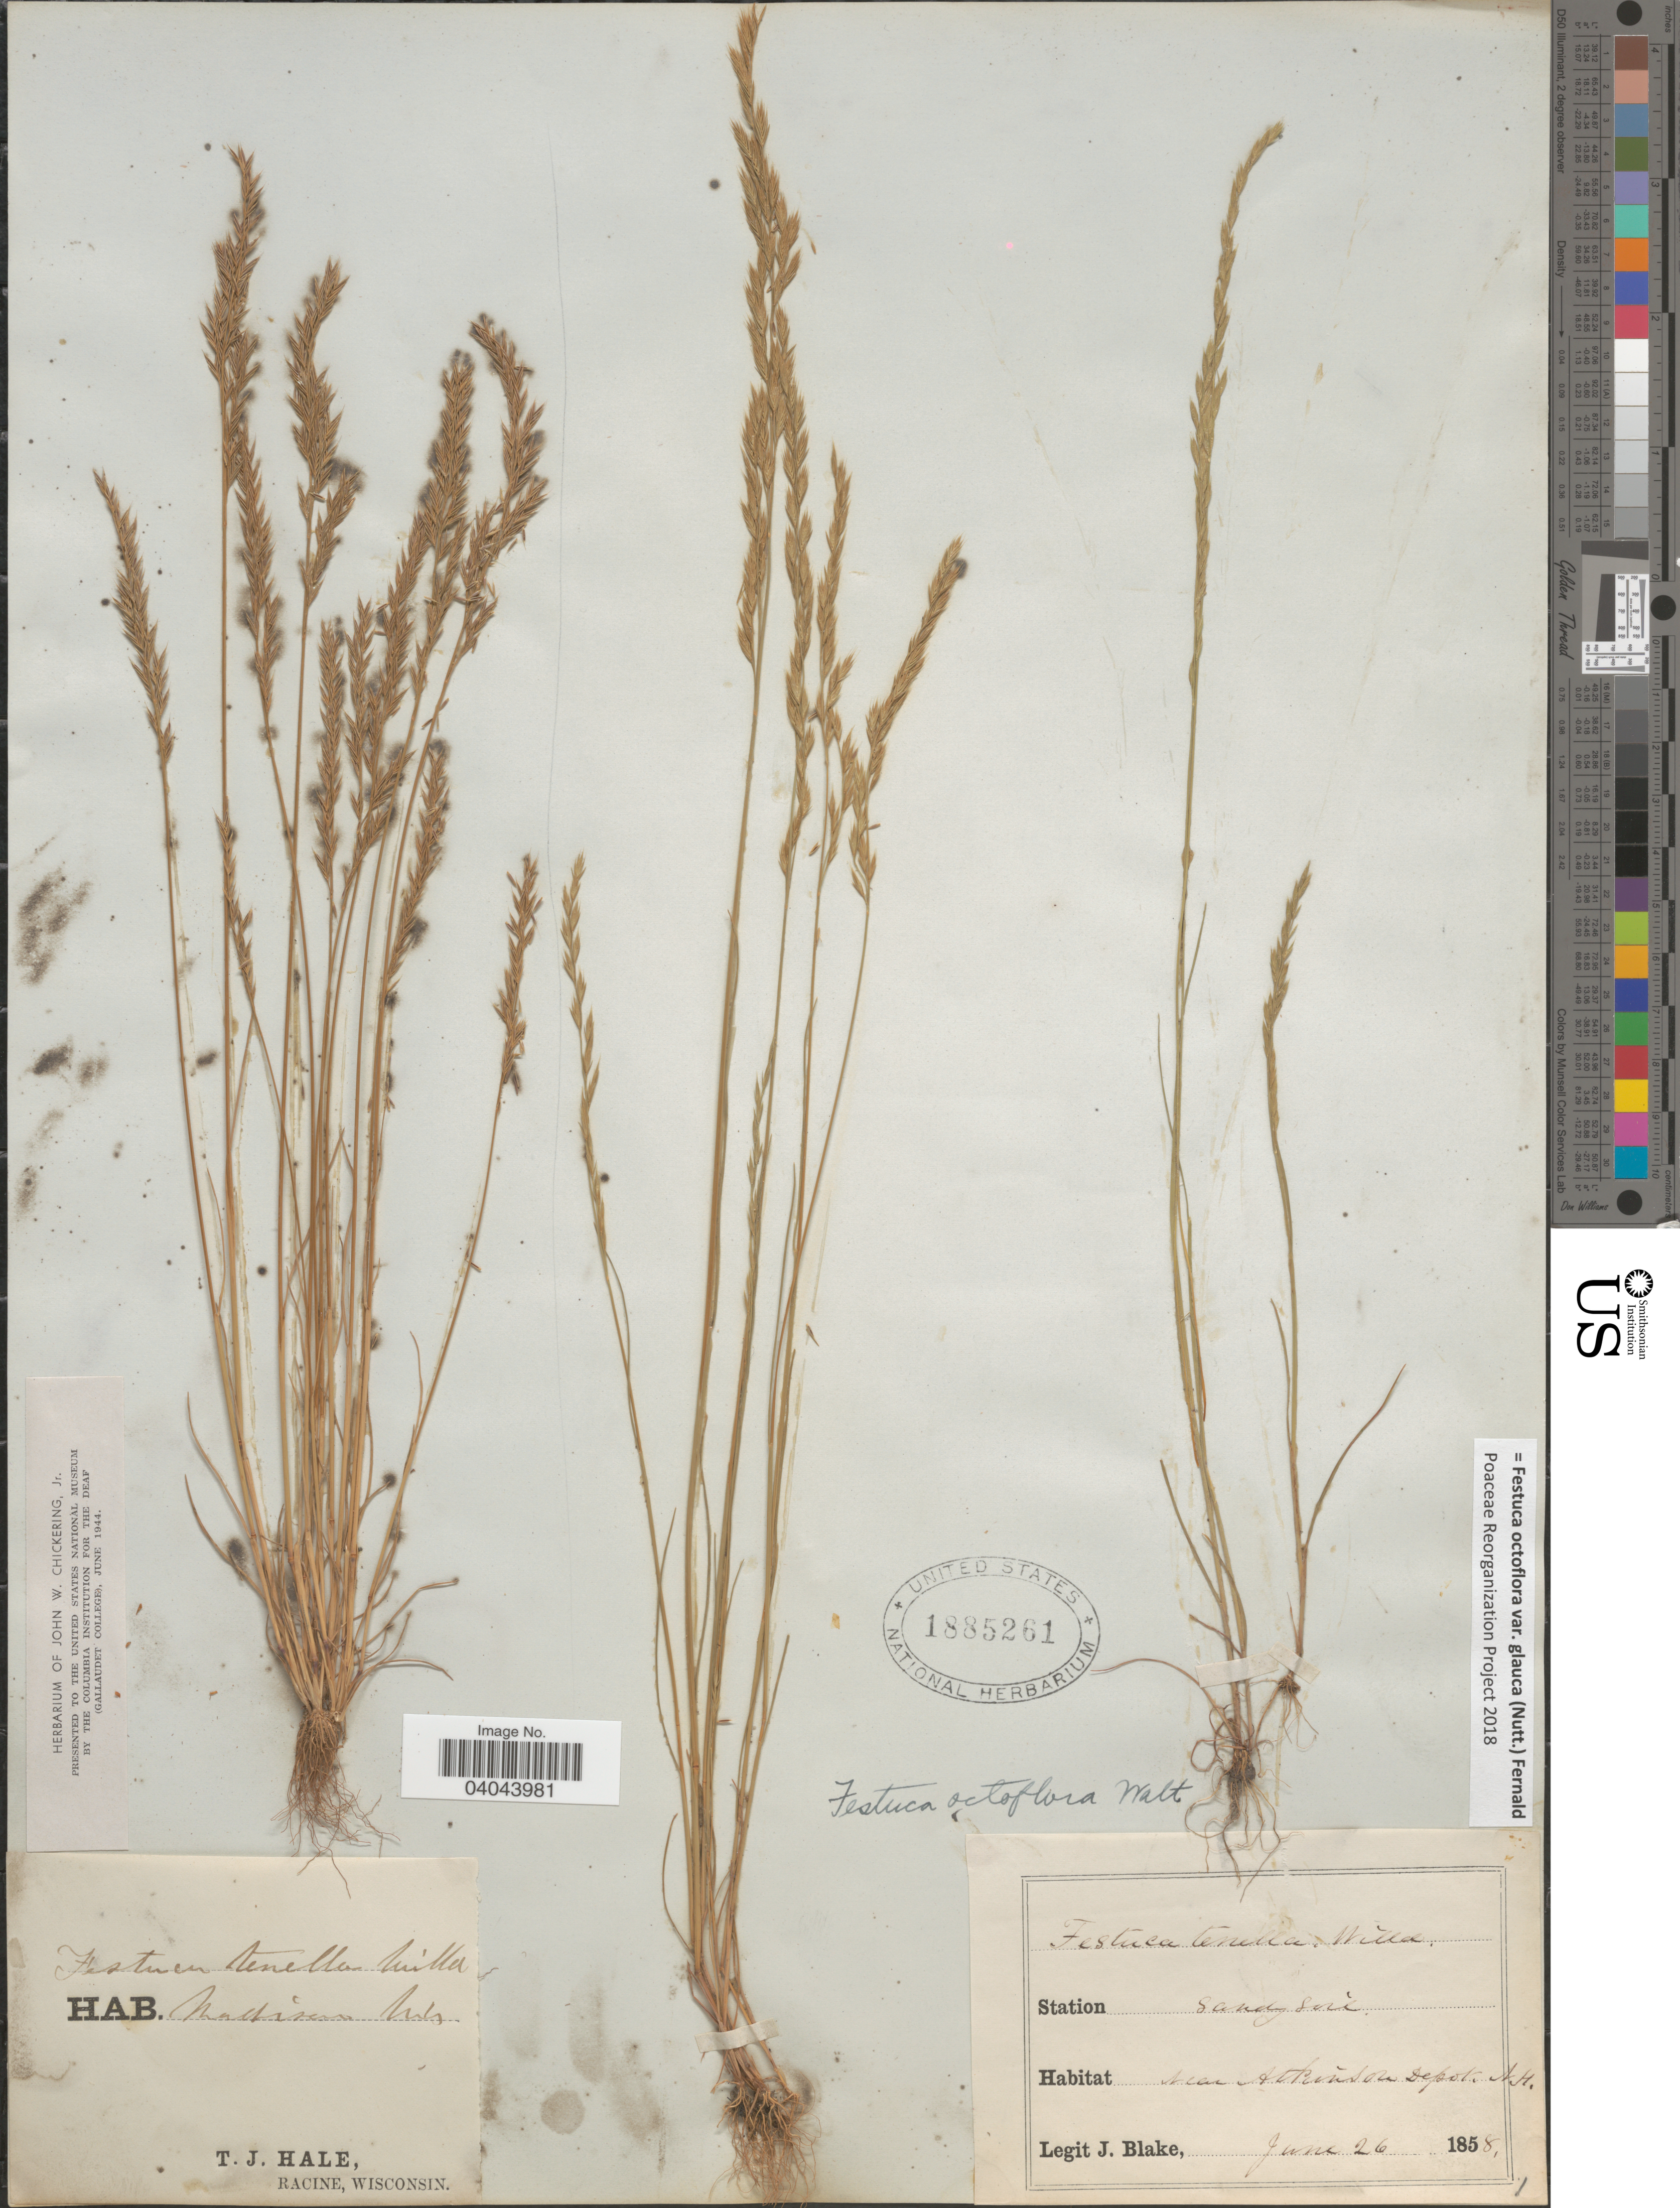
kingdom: Plantae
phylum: Tracheophyta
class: Liliopsida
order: Poales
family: Poaceae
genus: Festuca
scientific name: Festuca octoflora var. glauca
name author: (Nutt.) Fernald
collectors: J. Blake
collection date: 1858-06-26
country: United States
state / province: New Hampshire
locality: Near Atkinson Depot.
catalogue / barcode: US 1885261